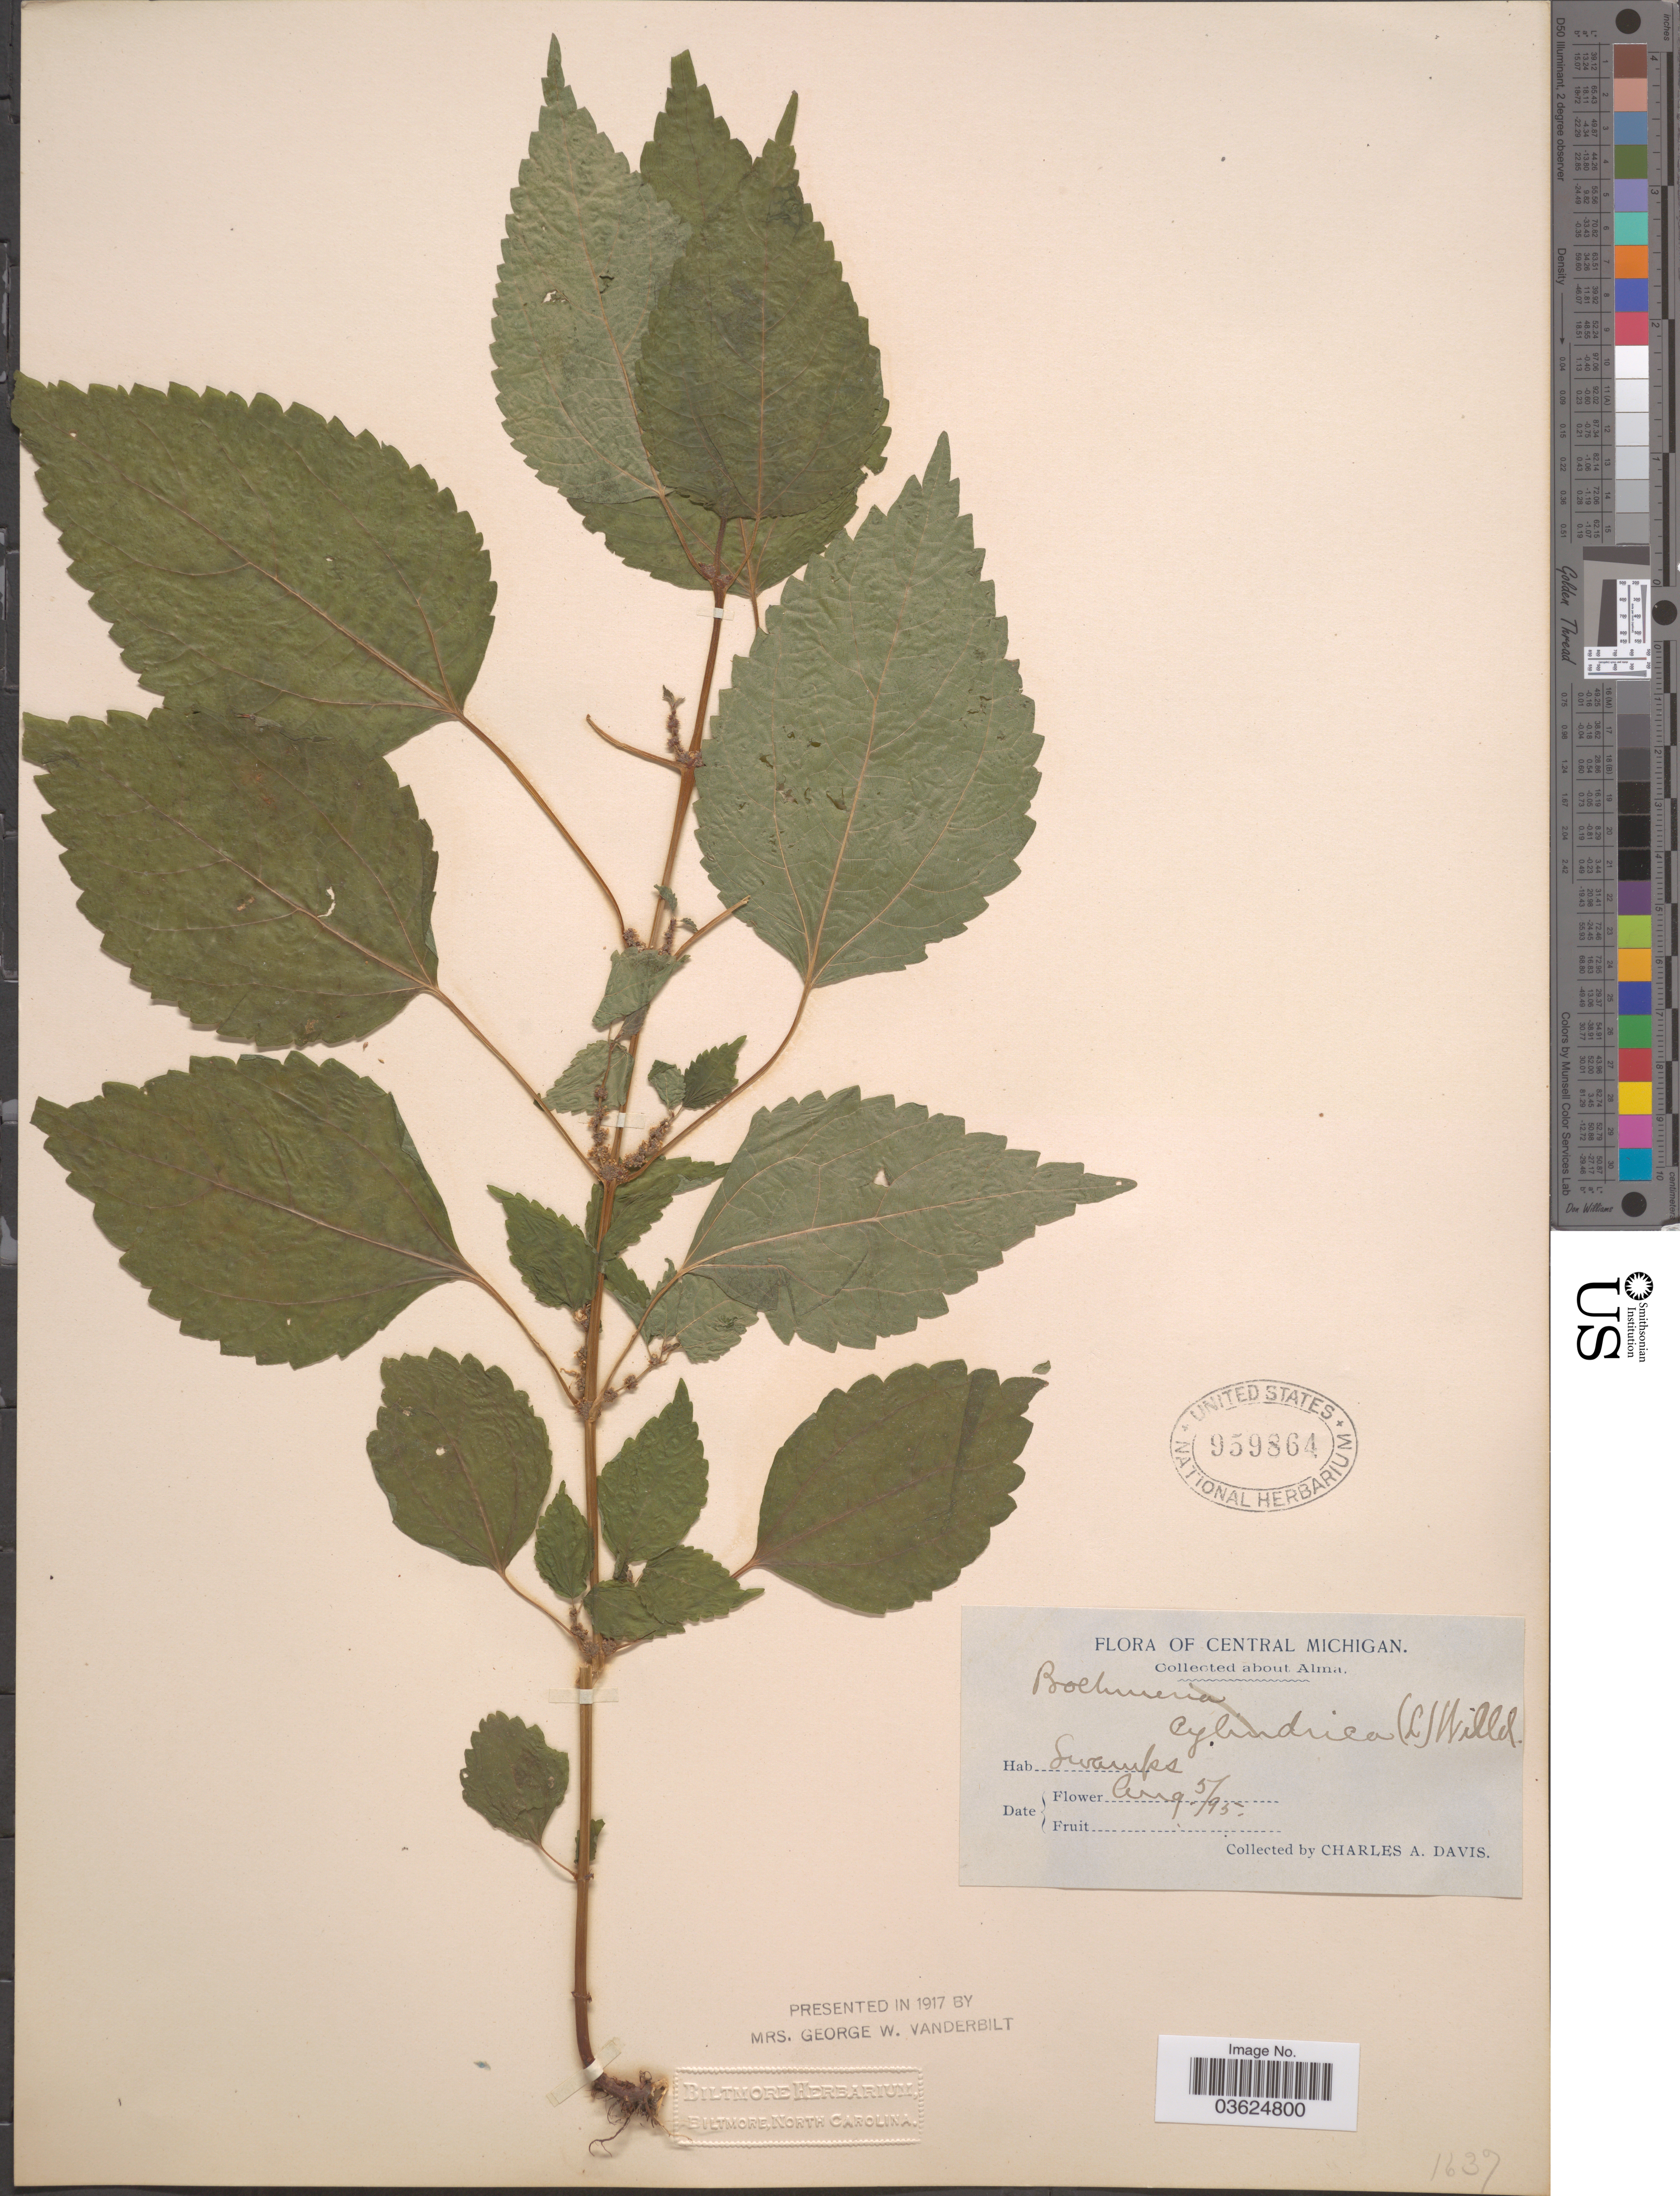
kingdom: Plantae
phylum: Tracheophyta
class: Magnoliopsida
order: Rosales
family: Urticaceae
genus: Boehmeria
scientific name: Boehmeria cylindrica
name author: (L.) Sw.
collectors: C. Davis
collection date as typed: Transcribed d/m/y: 5/8/95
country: United States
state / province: Michigan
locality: Central Michigan. About Alma. Swamps.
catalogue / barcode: US 959864